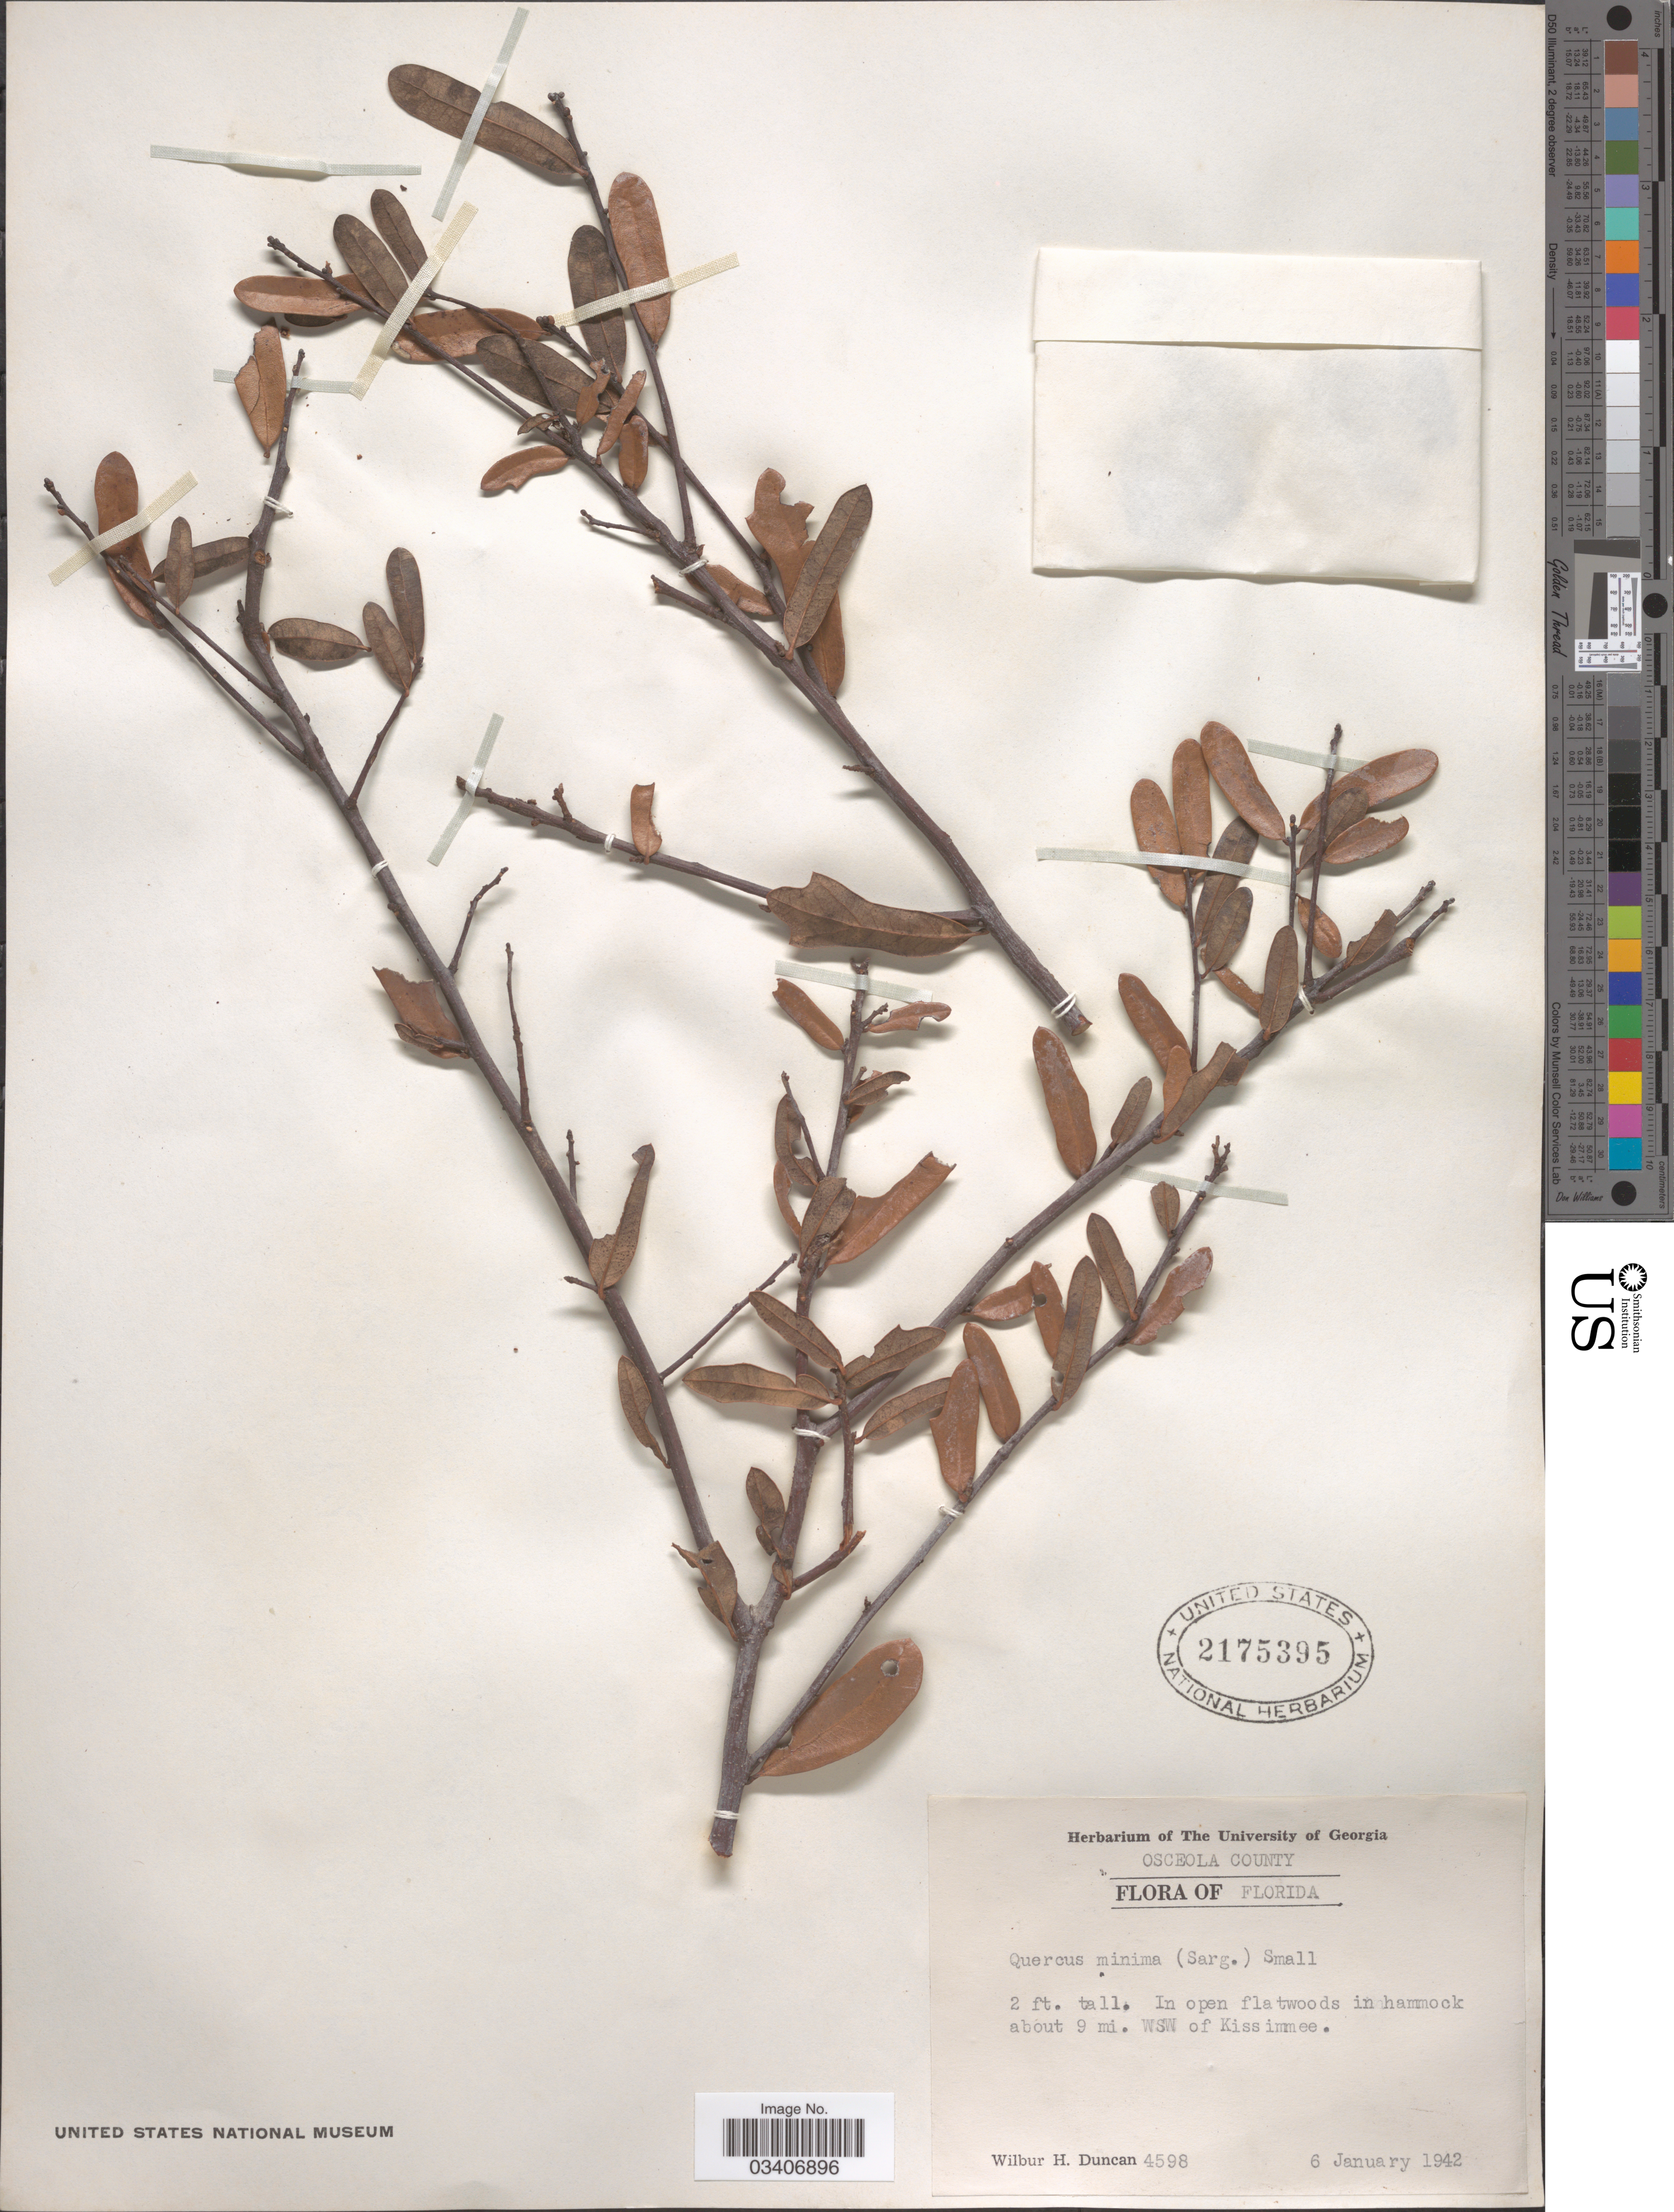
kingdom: Plantae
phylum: Tracheophyta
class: Magnoliopsida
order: Fagales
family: Fagaceae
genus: Quercus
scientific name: Quercus minima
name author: (Sarg.) Small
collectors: W. H. Duncan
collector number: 4598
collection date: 1942-01-06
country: United States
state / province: Florida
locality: Osceola County. In open flatwoods in hammock about 9 mi. WSW of Kissimmee.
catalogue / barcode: US 2175395